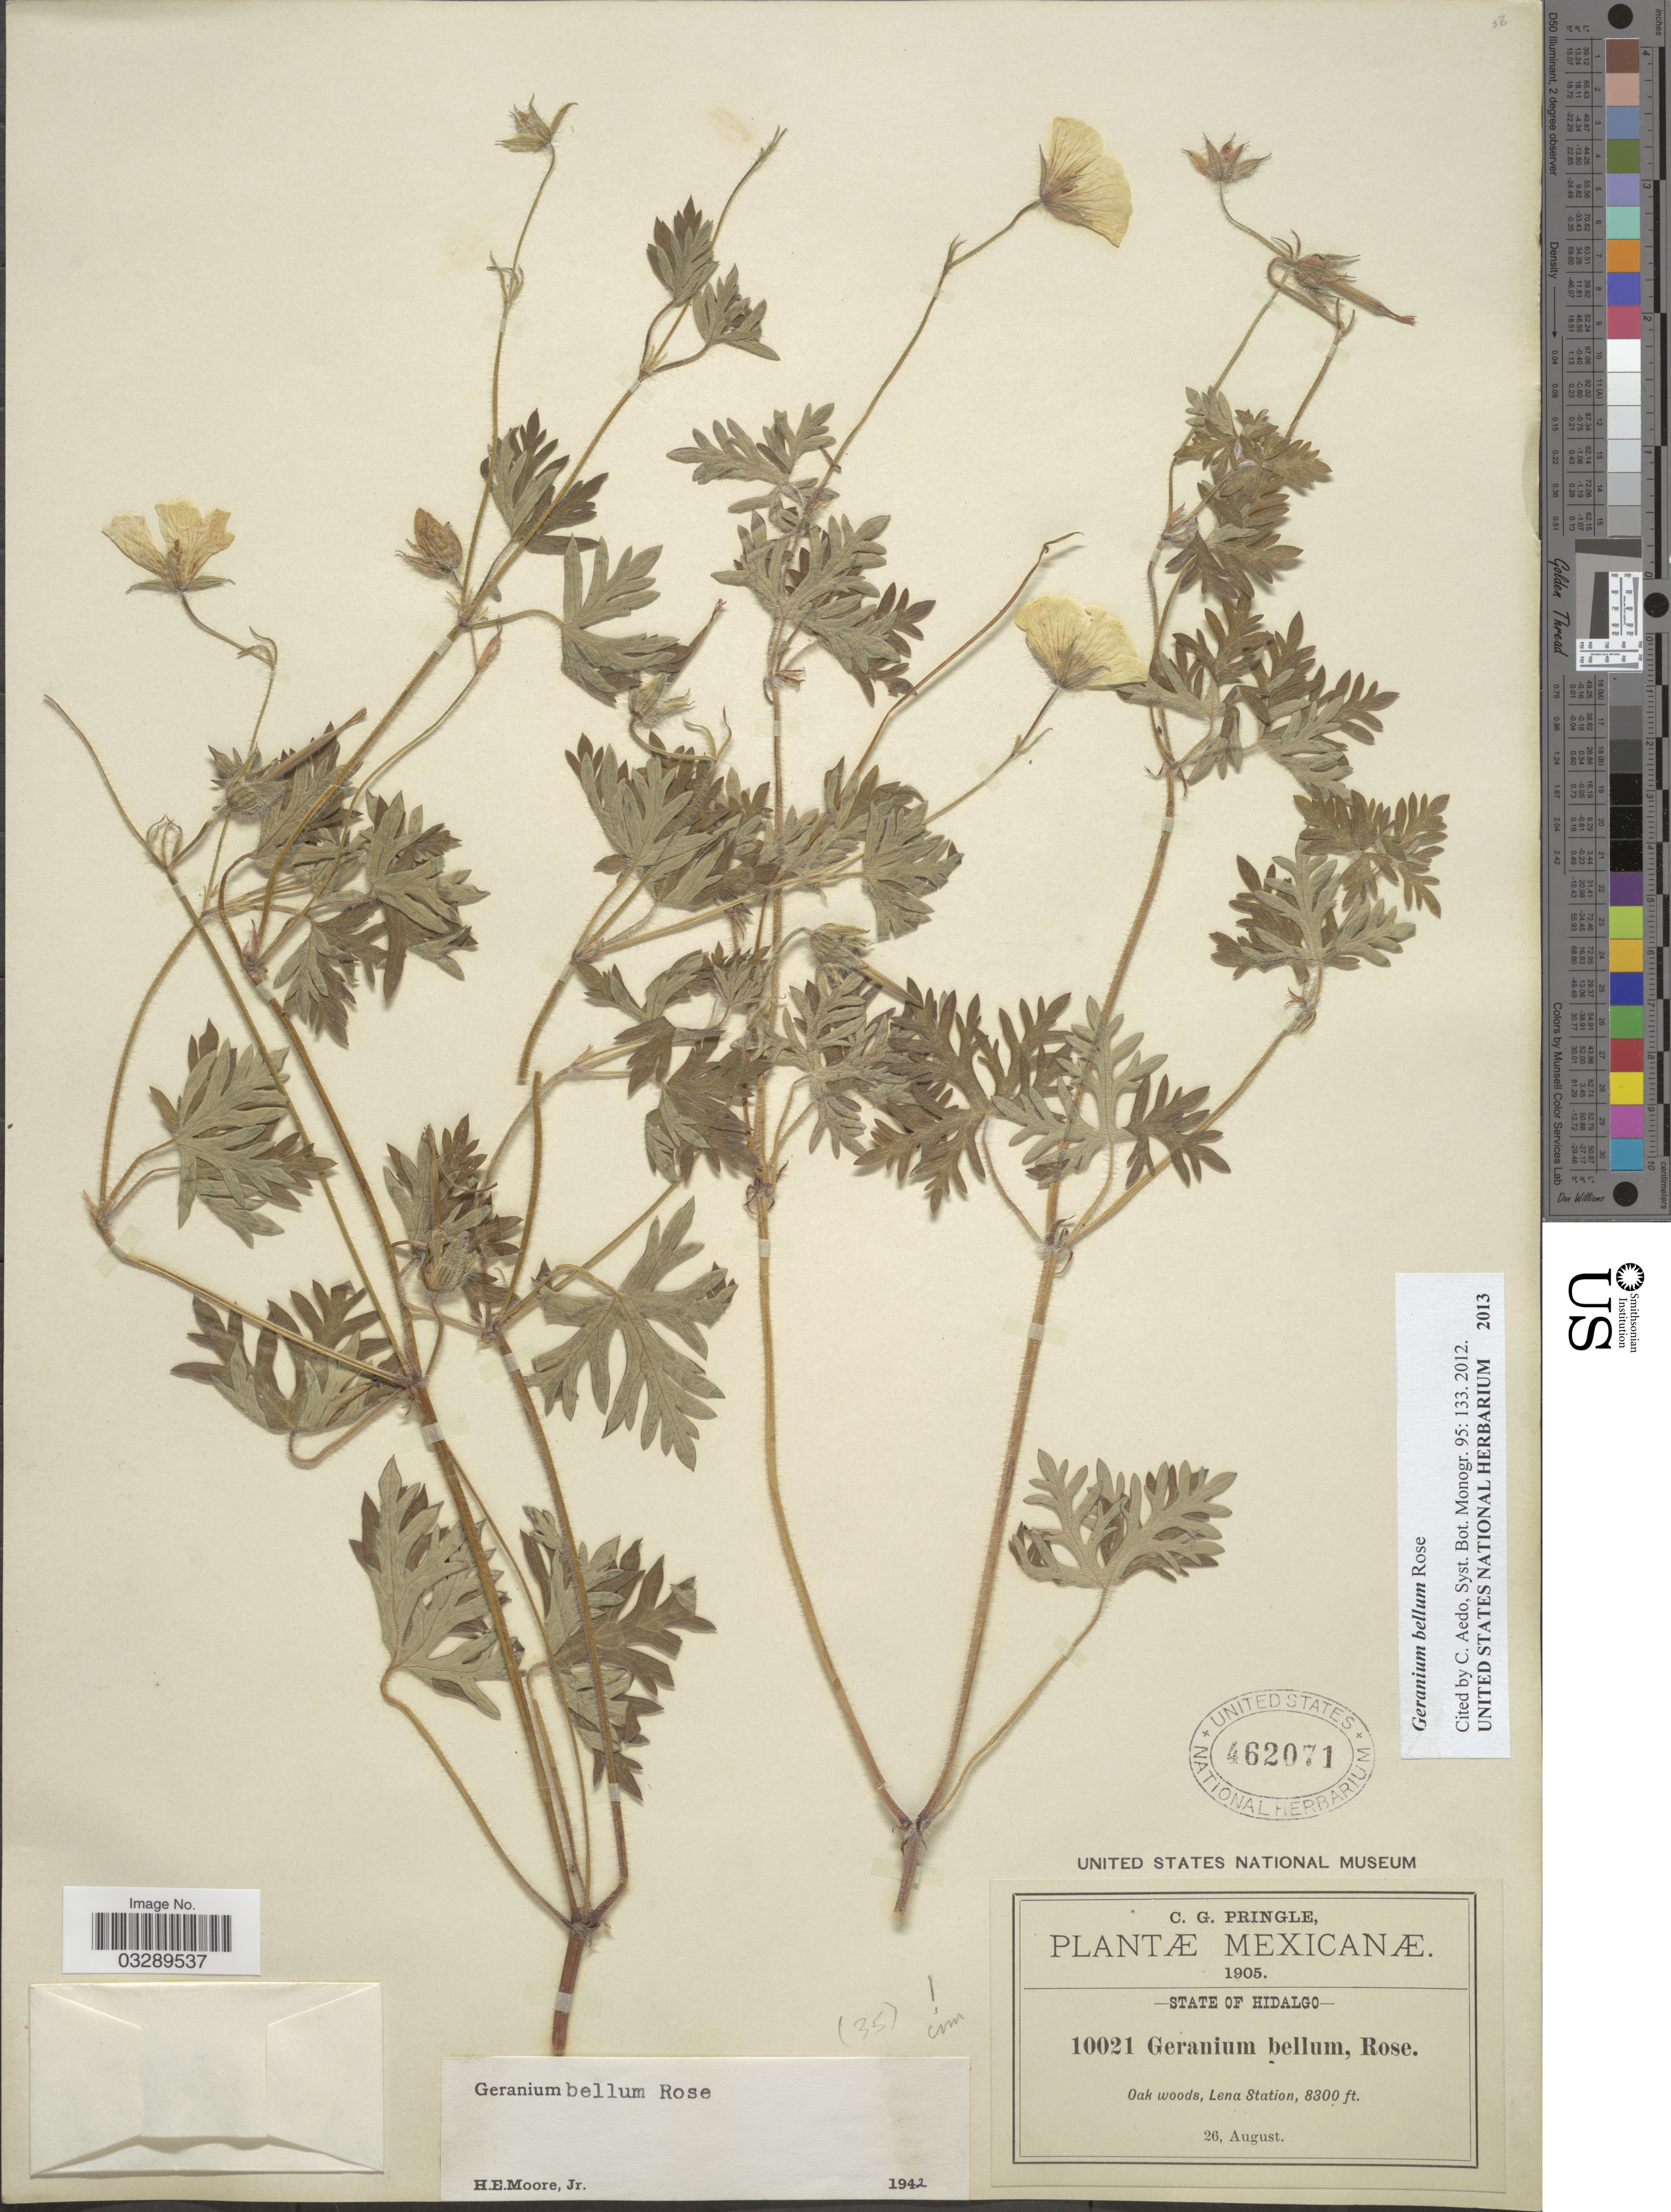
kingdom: Plantae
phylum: Tracheophyta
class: Magnoliopsida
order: Geraniales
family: Geraniaceae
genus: Geranium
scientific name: Geranium bellum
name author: Rose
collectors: C. G. Pringle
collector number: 10021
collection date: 1905-08-26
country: Mexico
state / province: Hidalgo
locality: State of Hidalgo. Oak woods, Lena Station.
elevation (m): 2530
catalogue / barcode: US 462071